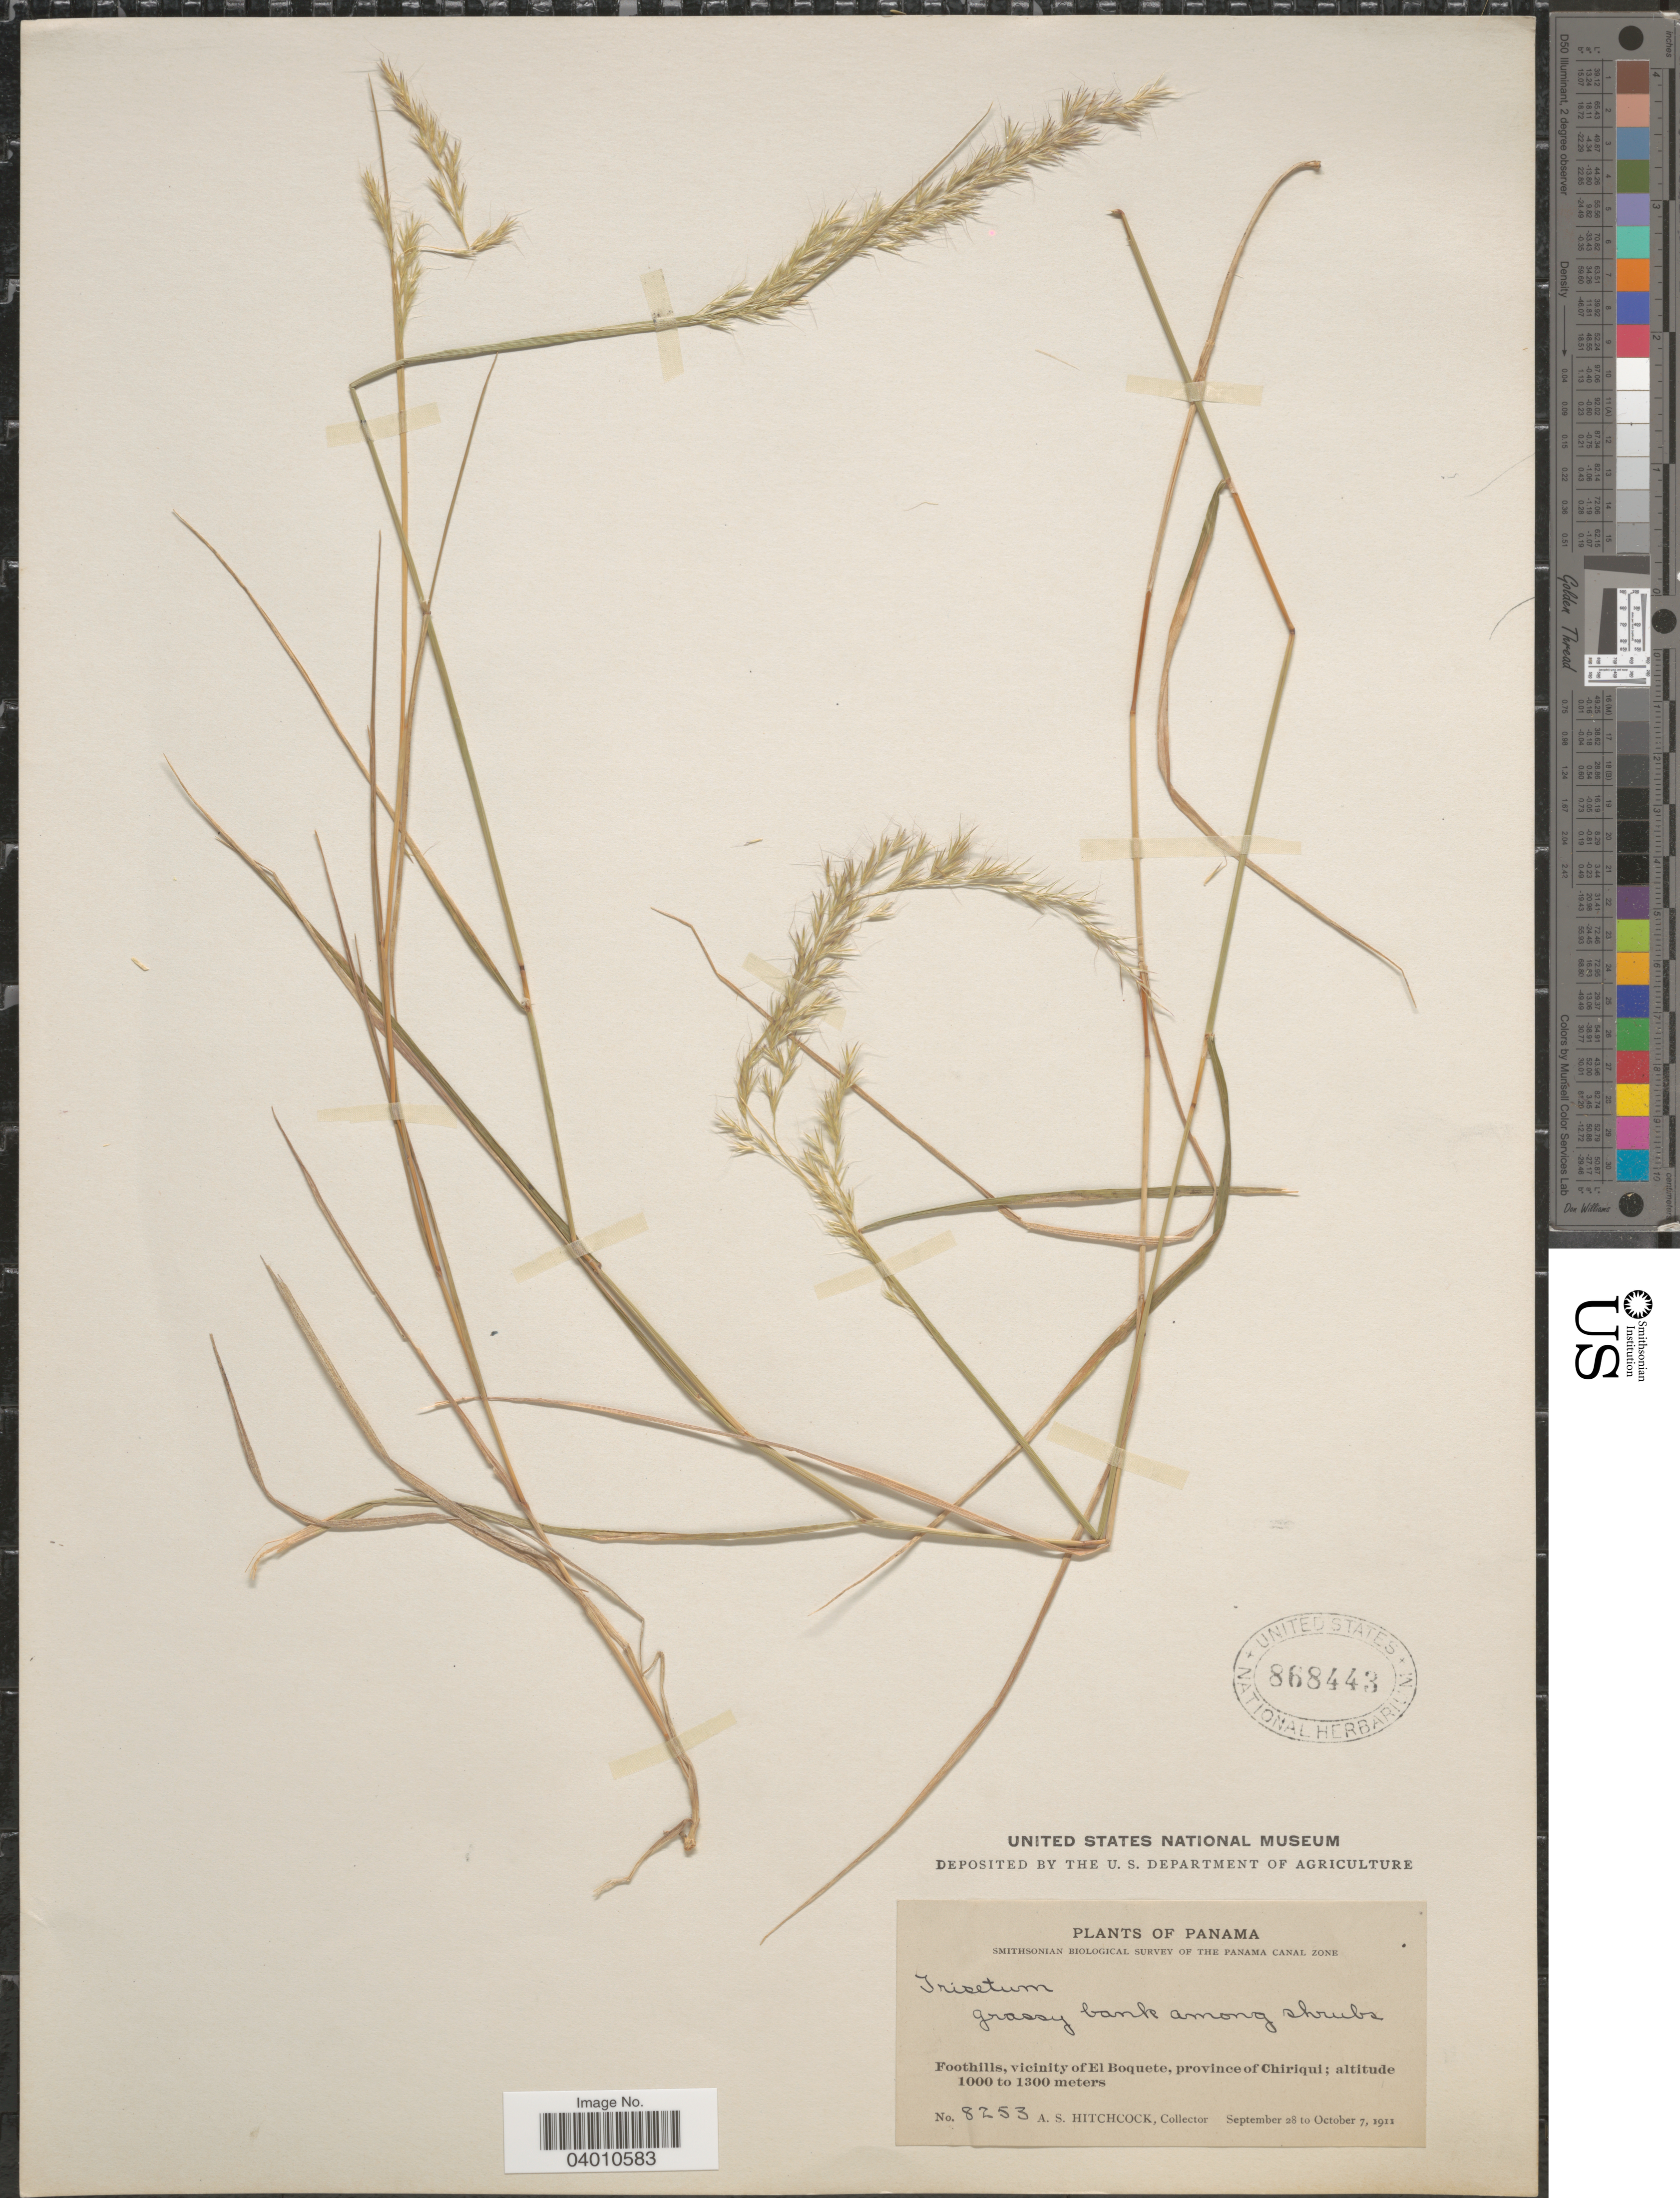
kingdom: Plantae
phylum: Tracheophyta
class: Liliopsida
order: Poales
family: Poaceae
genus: Peyritschia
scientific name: Peyritschia deyeuxioides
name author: (Kunth) Finot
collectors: A. S. Hitchcock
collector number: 8253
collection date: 1911-09-28/1911-10-07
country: Panama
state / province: Chiriqui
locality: Foothills, vicinity of El Boquete.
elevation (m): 1000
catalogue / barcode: US 868443